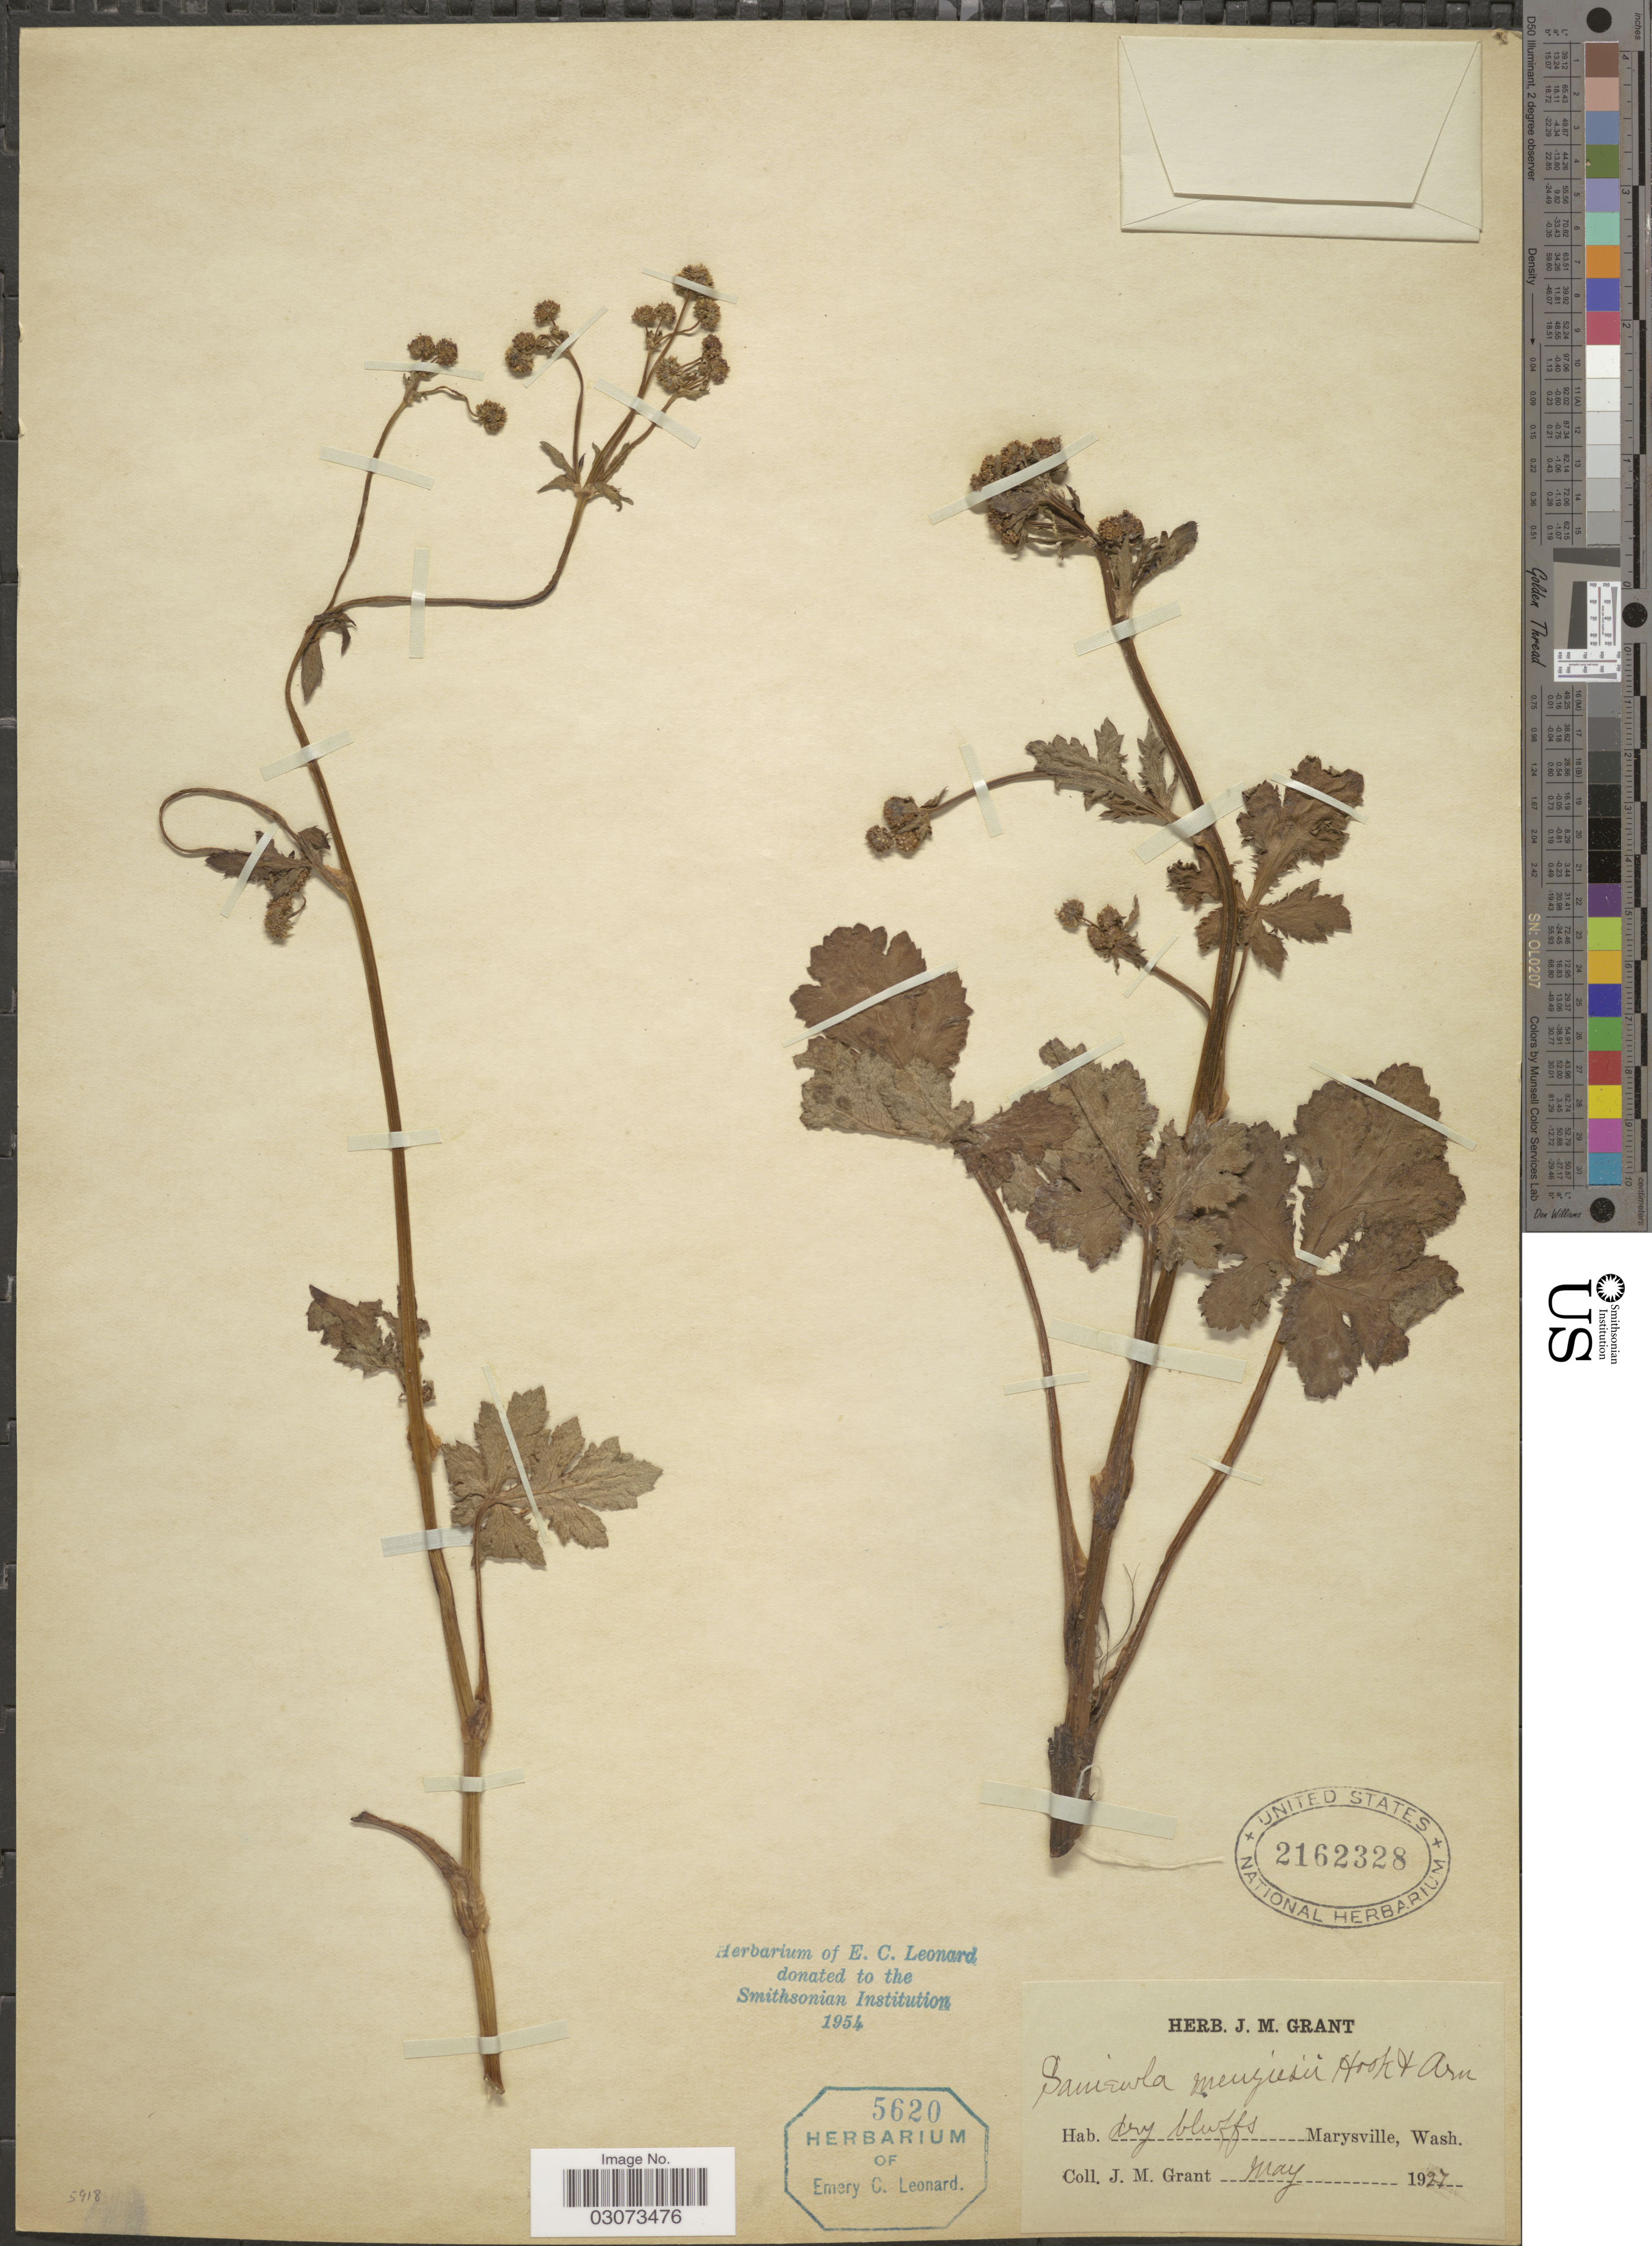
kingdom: Plantae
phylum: Tracheophyta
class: Magnoliopsida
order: Apiales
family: Apiaceae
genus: Sanicula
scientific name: Sanicula crassicaulis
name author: Poepp. ex DC.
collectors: J. M. Grant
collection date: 1927-05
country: United States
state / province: Washington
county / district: Snohomish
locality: Marysville.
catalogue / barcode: US 2162328